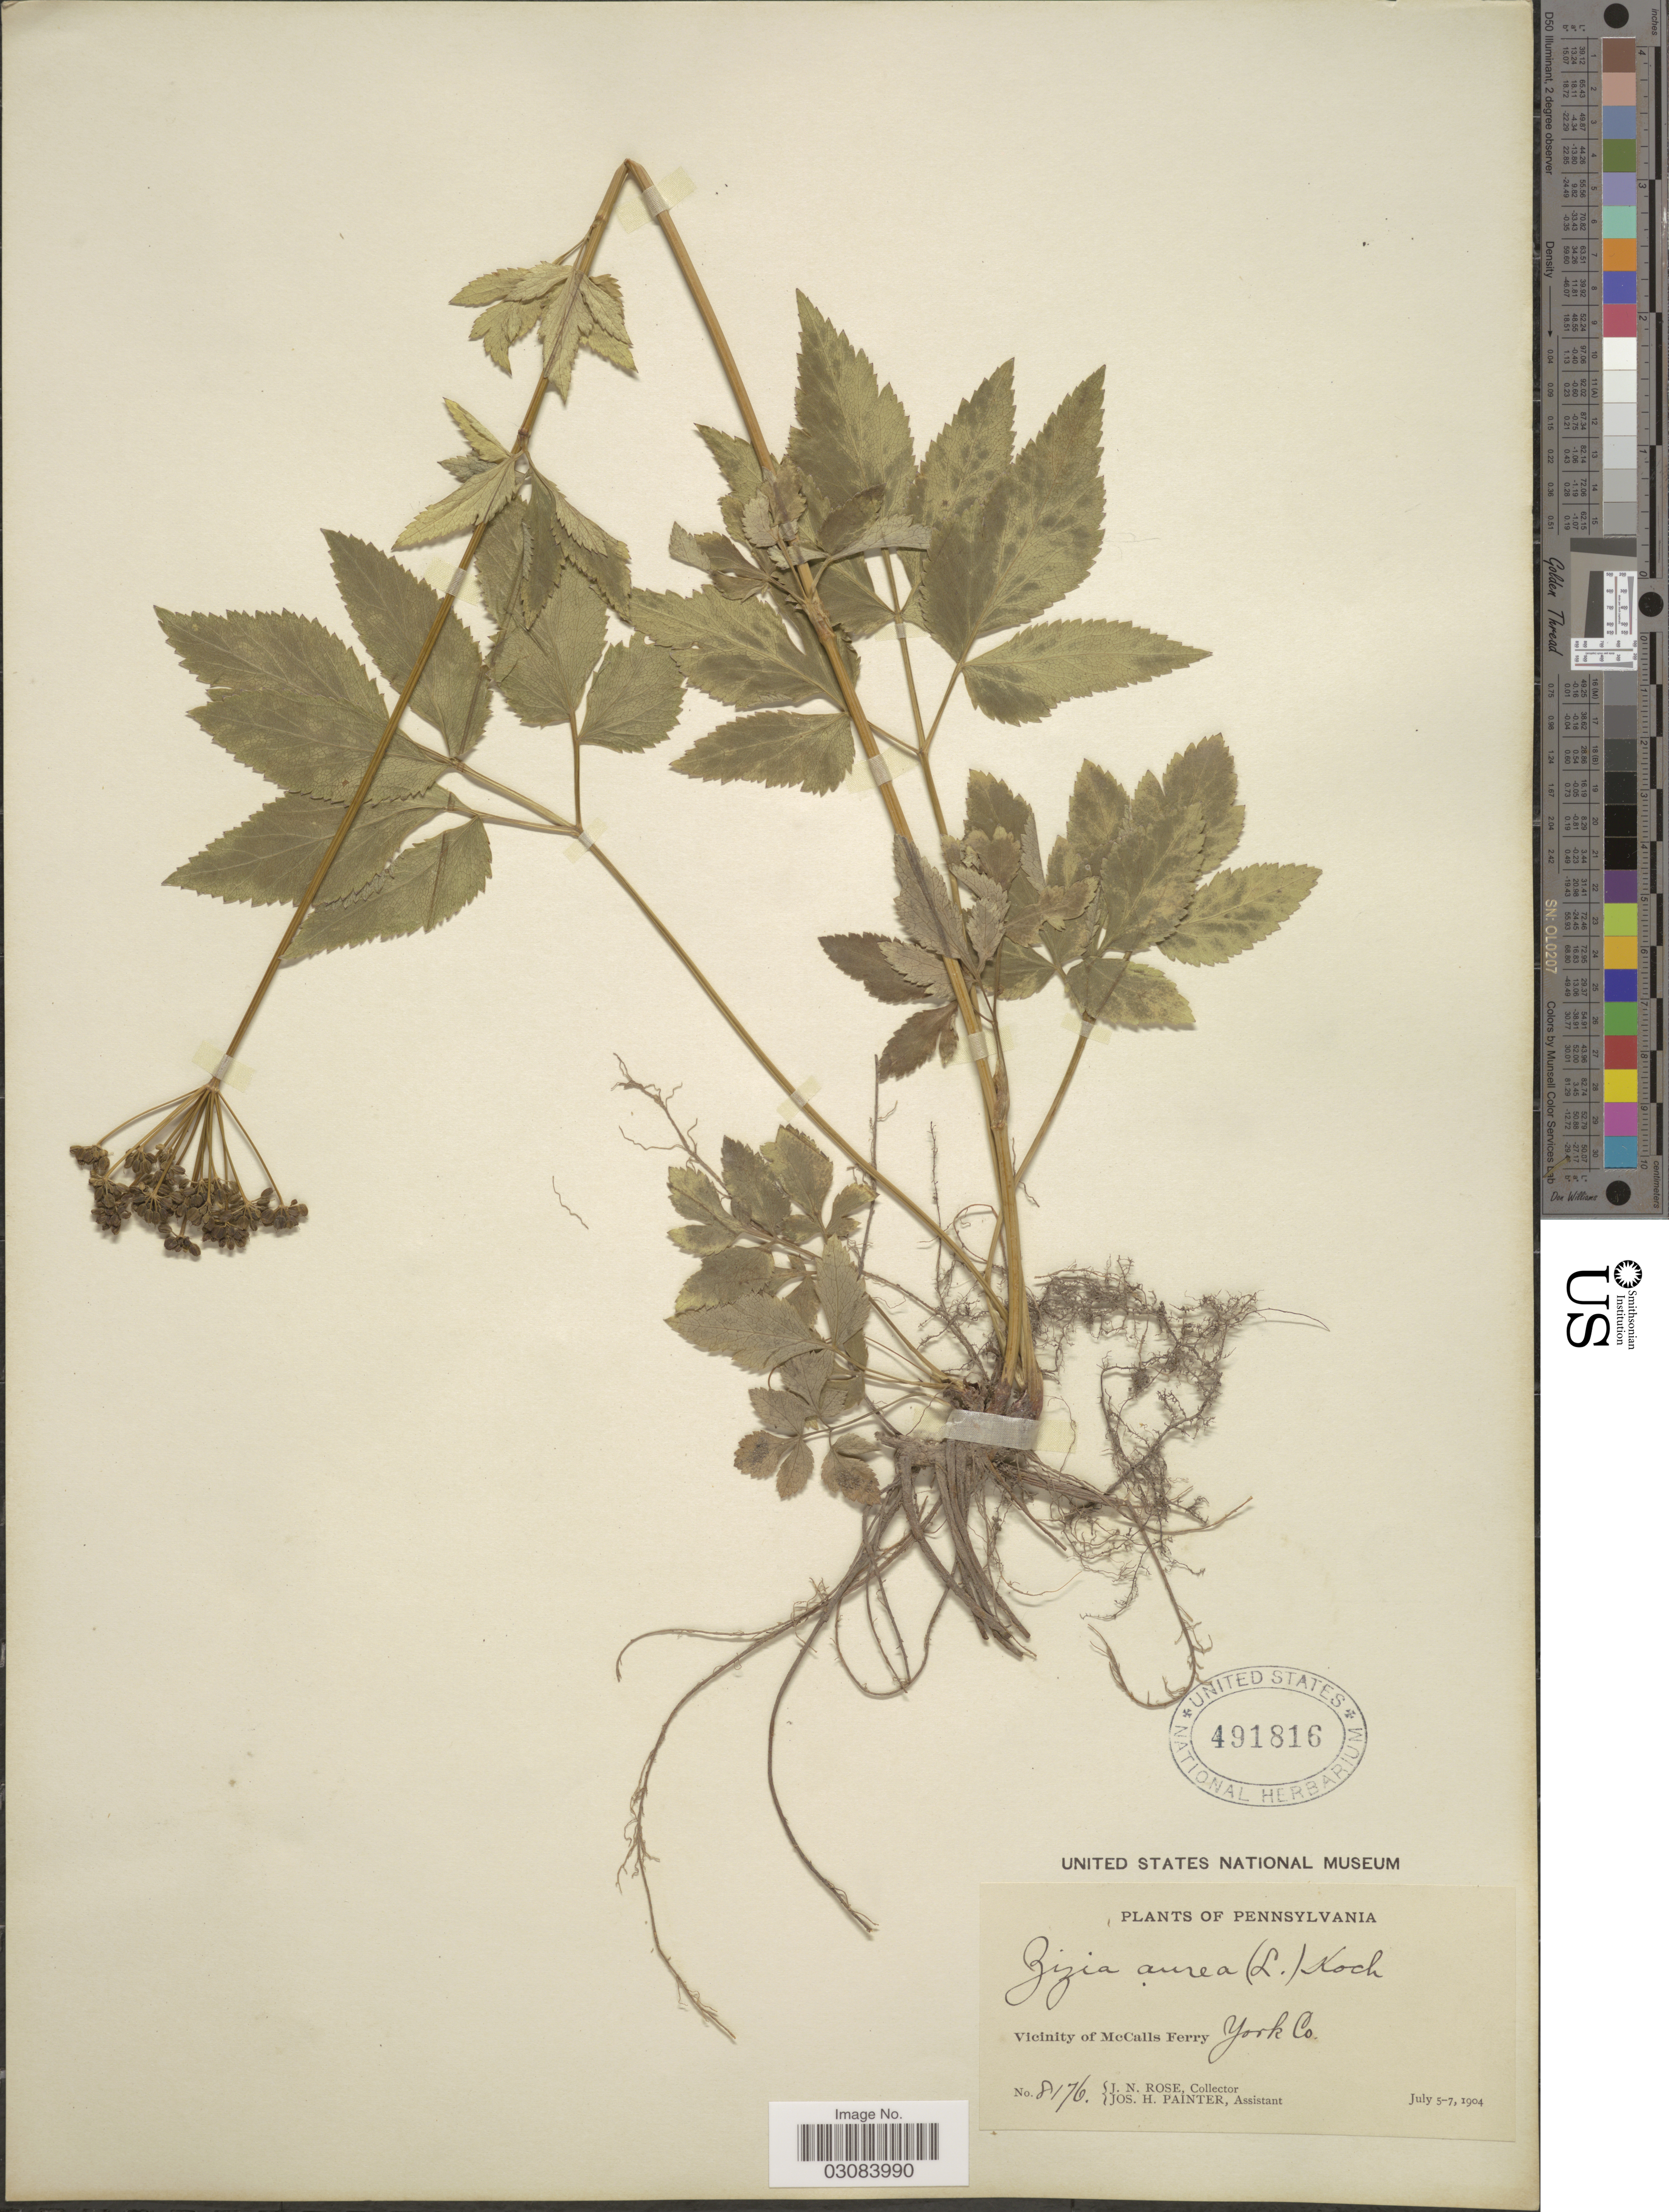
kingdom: Plantae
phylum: Tracheophyta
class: Magnoliopsida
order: Apiales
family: Apiaceae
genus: Zizia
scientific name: Zizia aurea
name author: (L.) Koch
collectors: J. N. Rose & J. H. Painter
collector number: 8176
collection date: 1904-07-05/1904-07-07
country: United States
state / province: Pennsylvania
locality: Vicinity of McCalls Ferry. York Co.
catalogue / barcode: US 491816